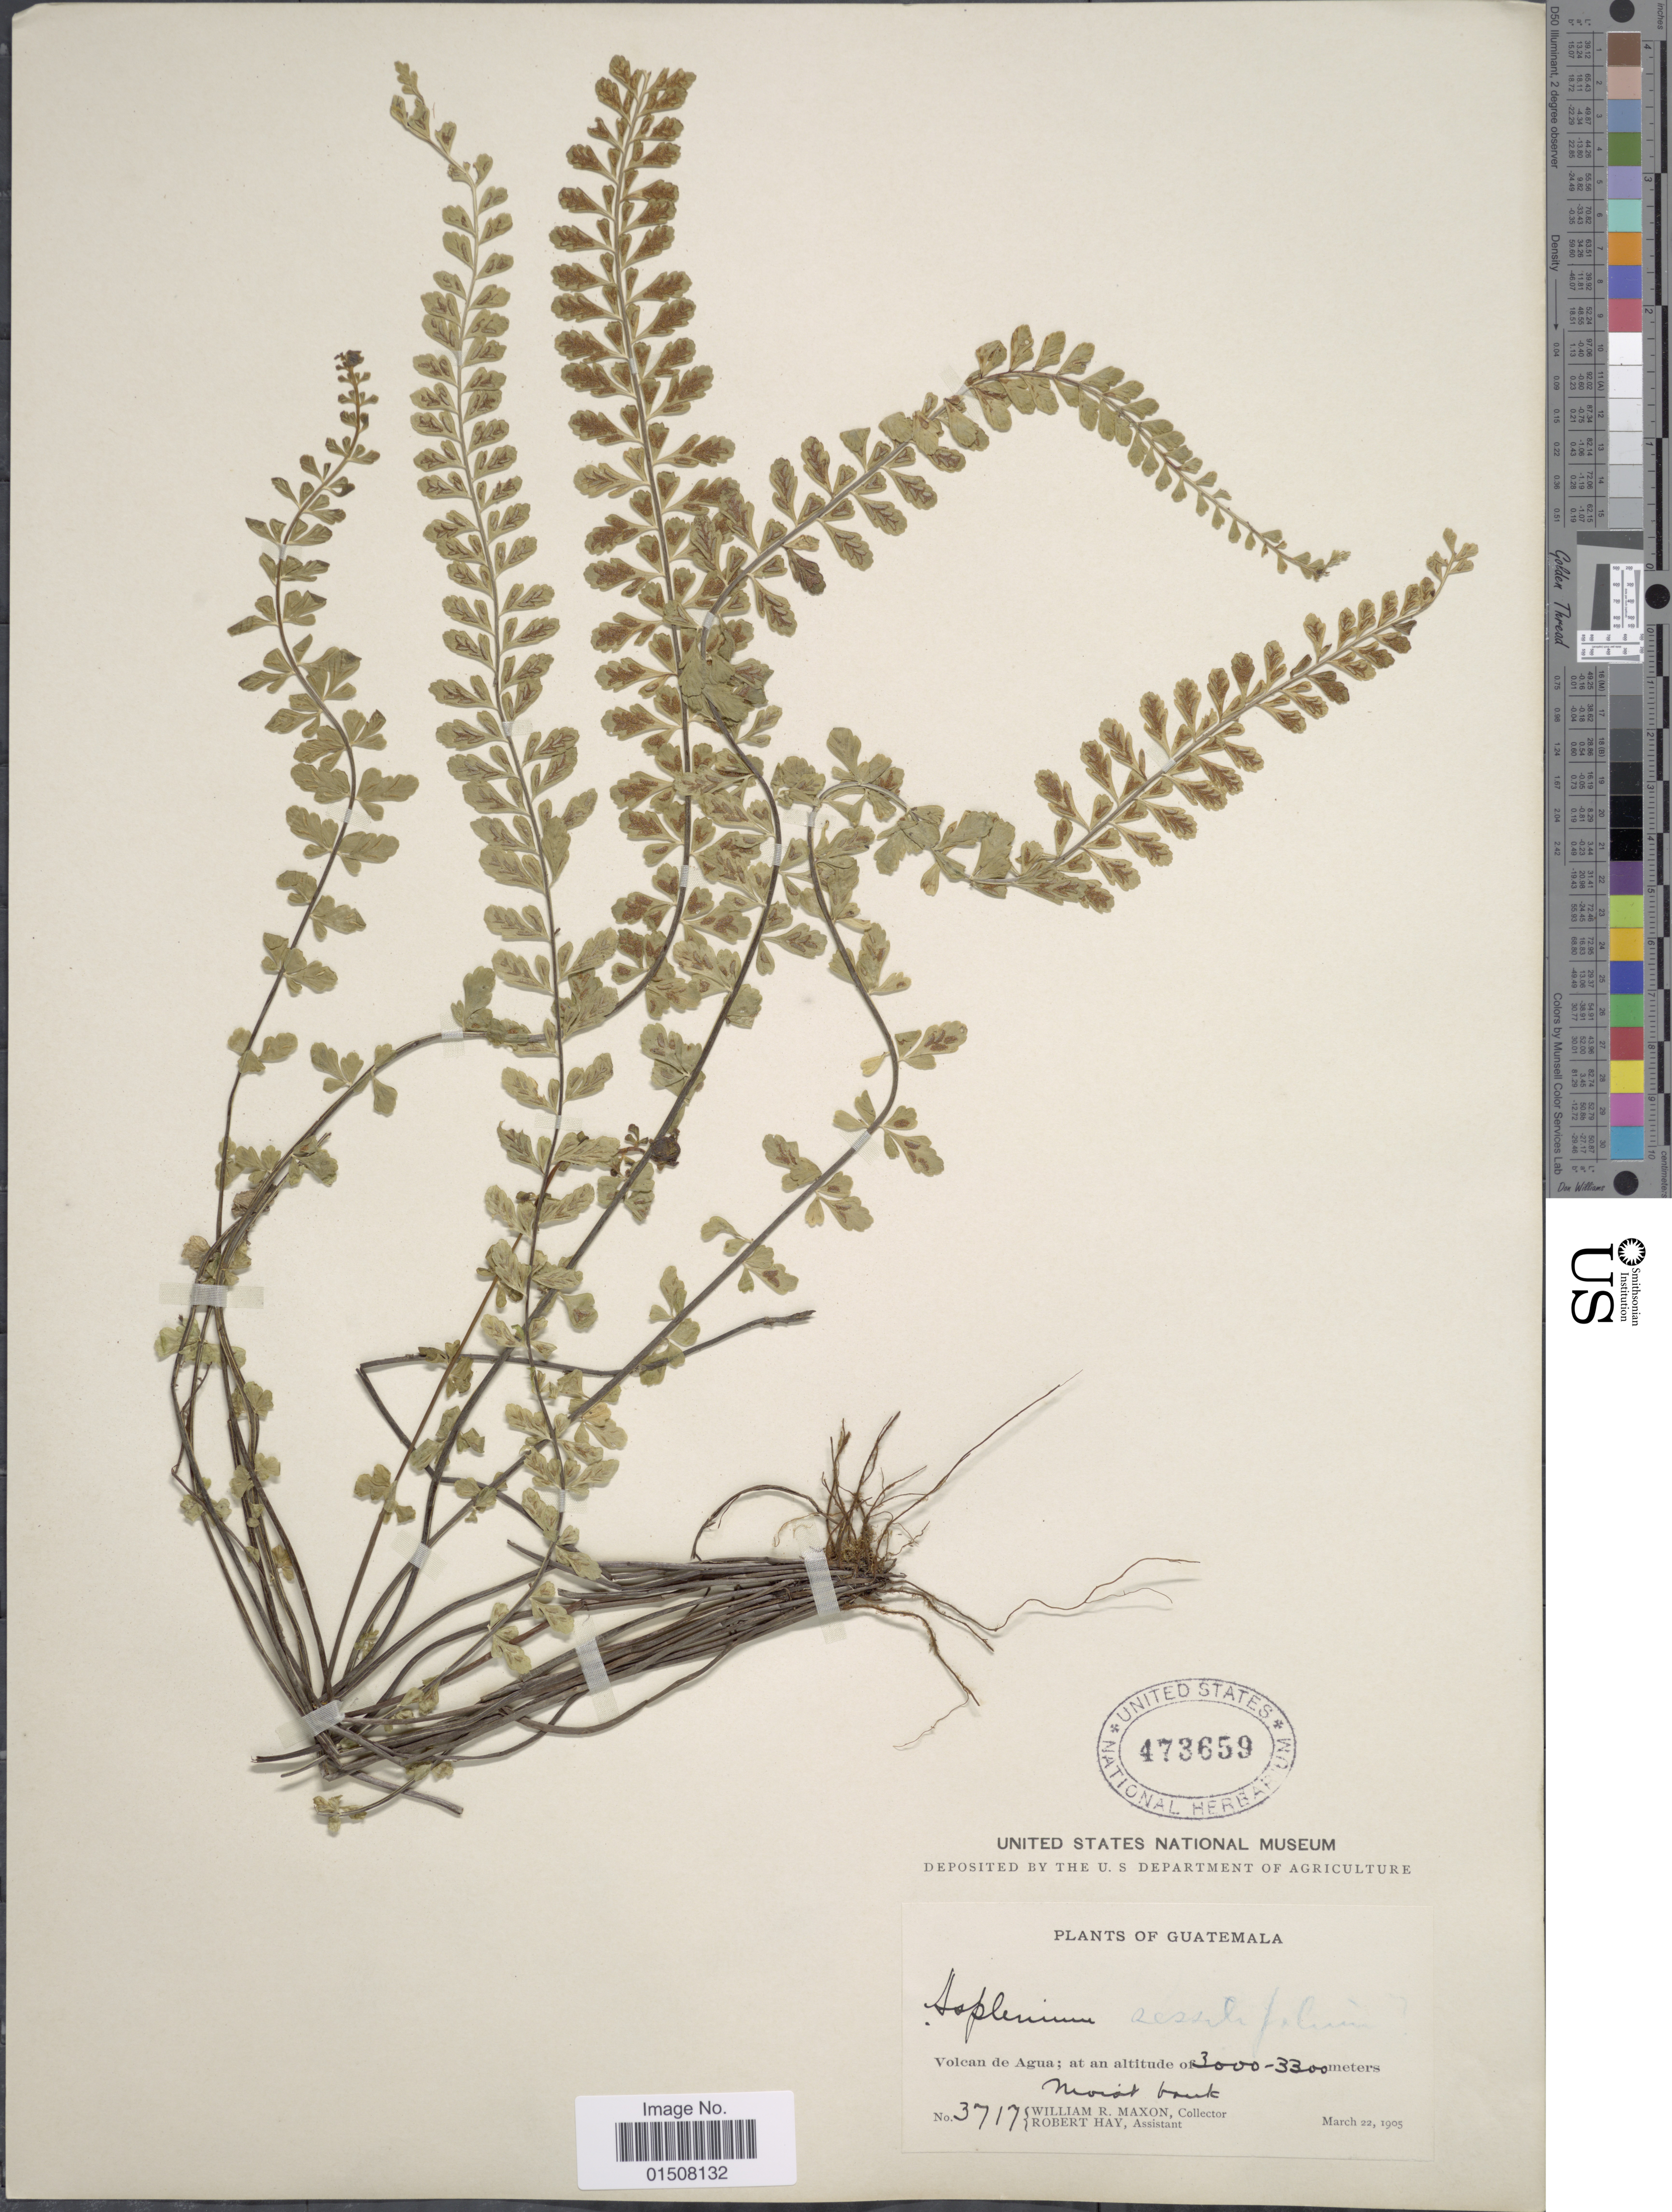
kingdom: Plantae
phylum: Tracheophyta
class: Polypodiopsida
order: Polypodiales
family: Aspleniaceae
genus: Asplenium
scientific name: Asplenium sessilifolium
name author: Desv.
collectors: W. R. Maxon & R. H. Hay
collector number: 3717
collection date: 1905-03-22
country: Guatemala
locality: Volcan de Agua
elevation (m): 3000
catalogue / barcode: US 473659